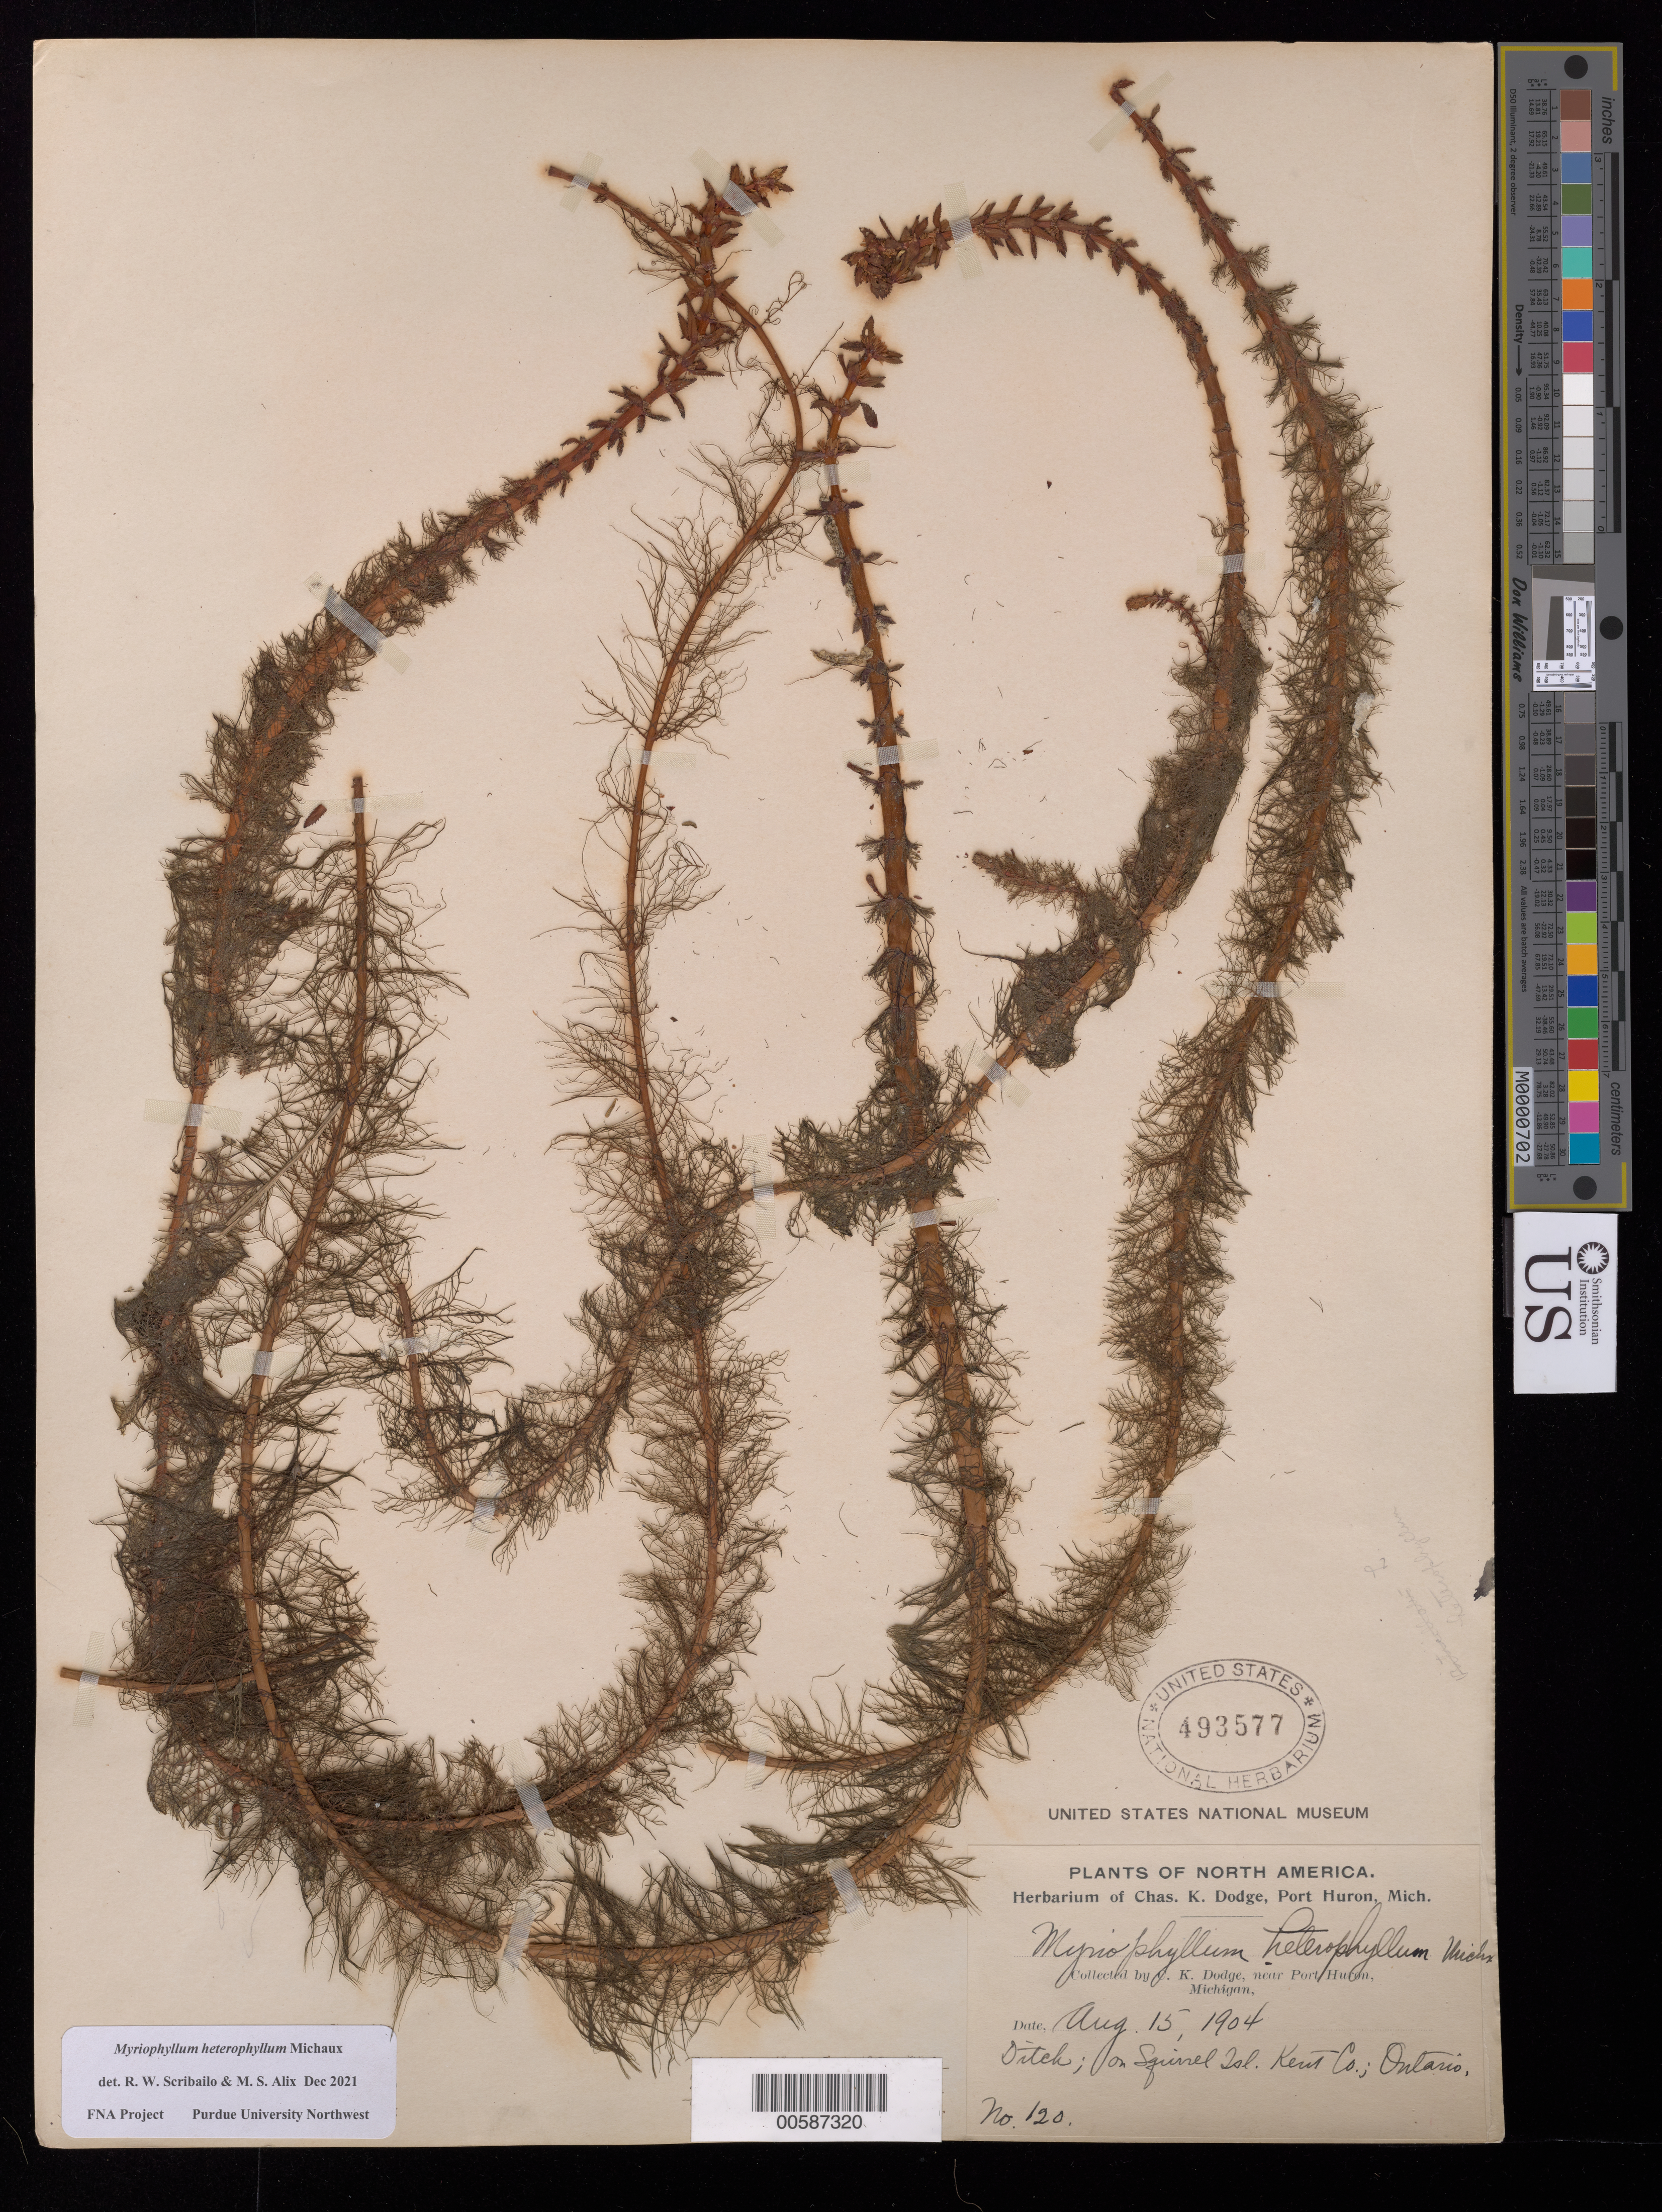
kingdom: Plantae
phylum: Tracheophyta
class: Magnoliopsida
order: Saxifragales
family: Haloragaceae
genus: Myriophyllum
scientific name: Myriophyllum heterophyllum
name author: Michx.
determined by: Scribailo, R. W.; Alix, M. S.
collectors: C. K. Dodge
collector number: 120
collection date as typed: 15 Aug 1904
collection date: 1904-08-15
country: Canada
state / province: Ontario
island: Squirrel Island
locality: Kern District (Kerns District?)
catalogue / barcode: US 493577